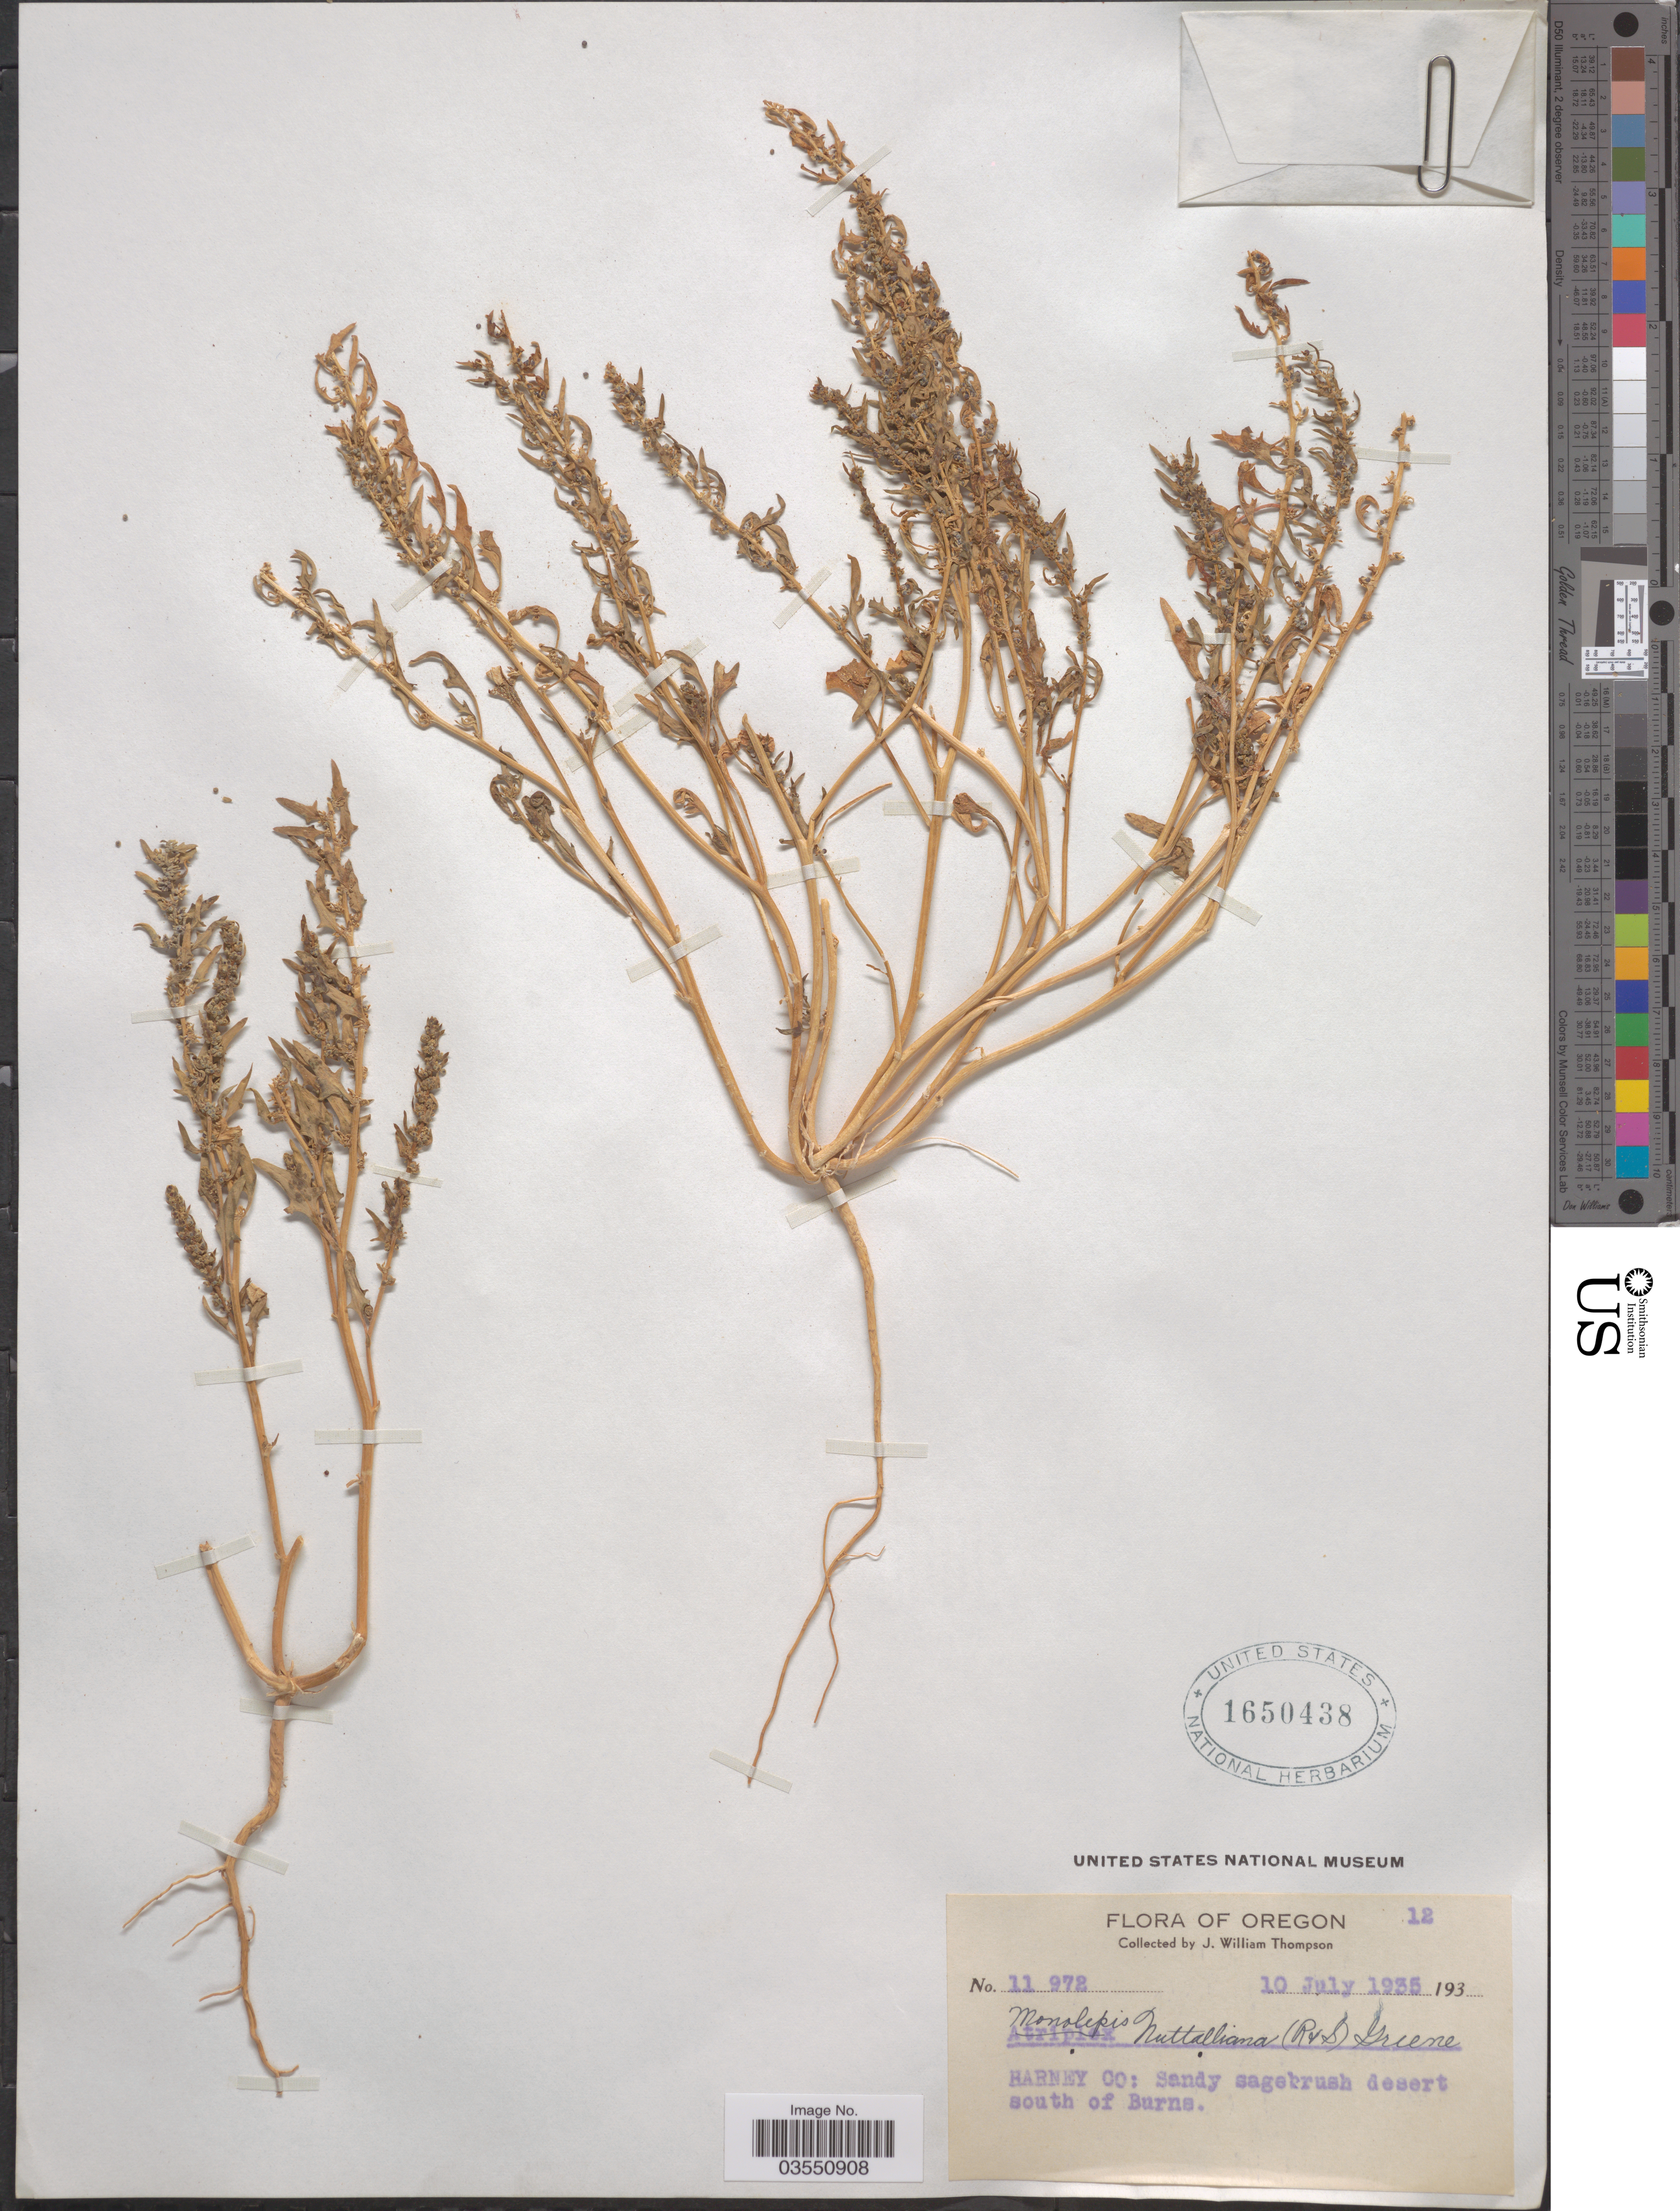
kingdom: Plantae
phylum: Tracheophyta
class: Magnoliopsida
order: Caryophyllales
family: Amaranthaceae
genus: Blitum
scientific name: Blitum nuttallianum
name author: Schult.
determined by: U.S. National Herbarium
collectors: J. W. Thompson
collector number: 11972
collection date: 1935-07-10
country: United States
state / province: Oregon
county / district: Harney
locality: Harney Co: Sandy sagebrush desert south of Burns.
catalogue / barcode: US 1650438